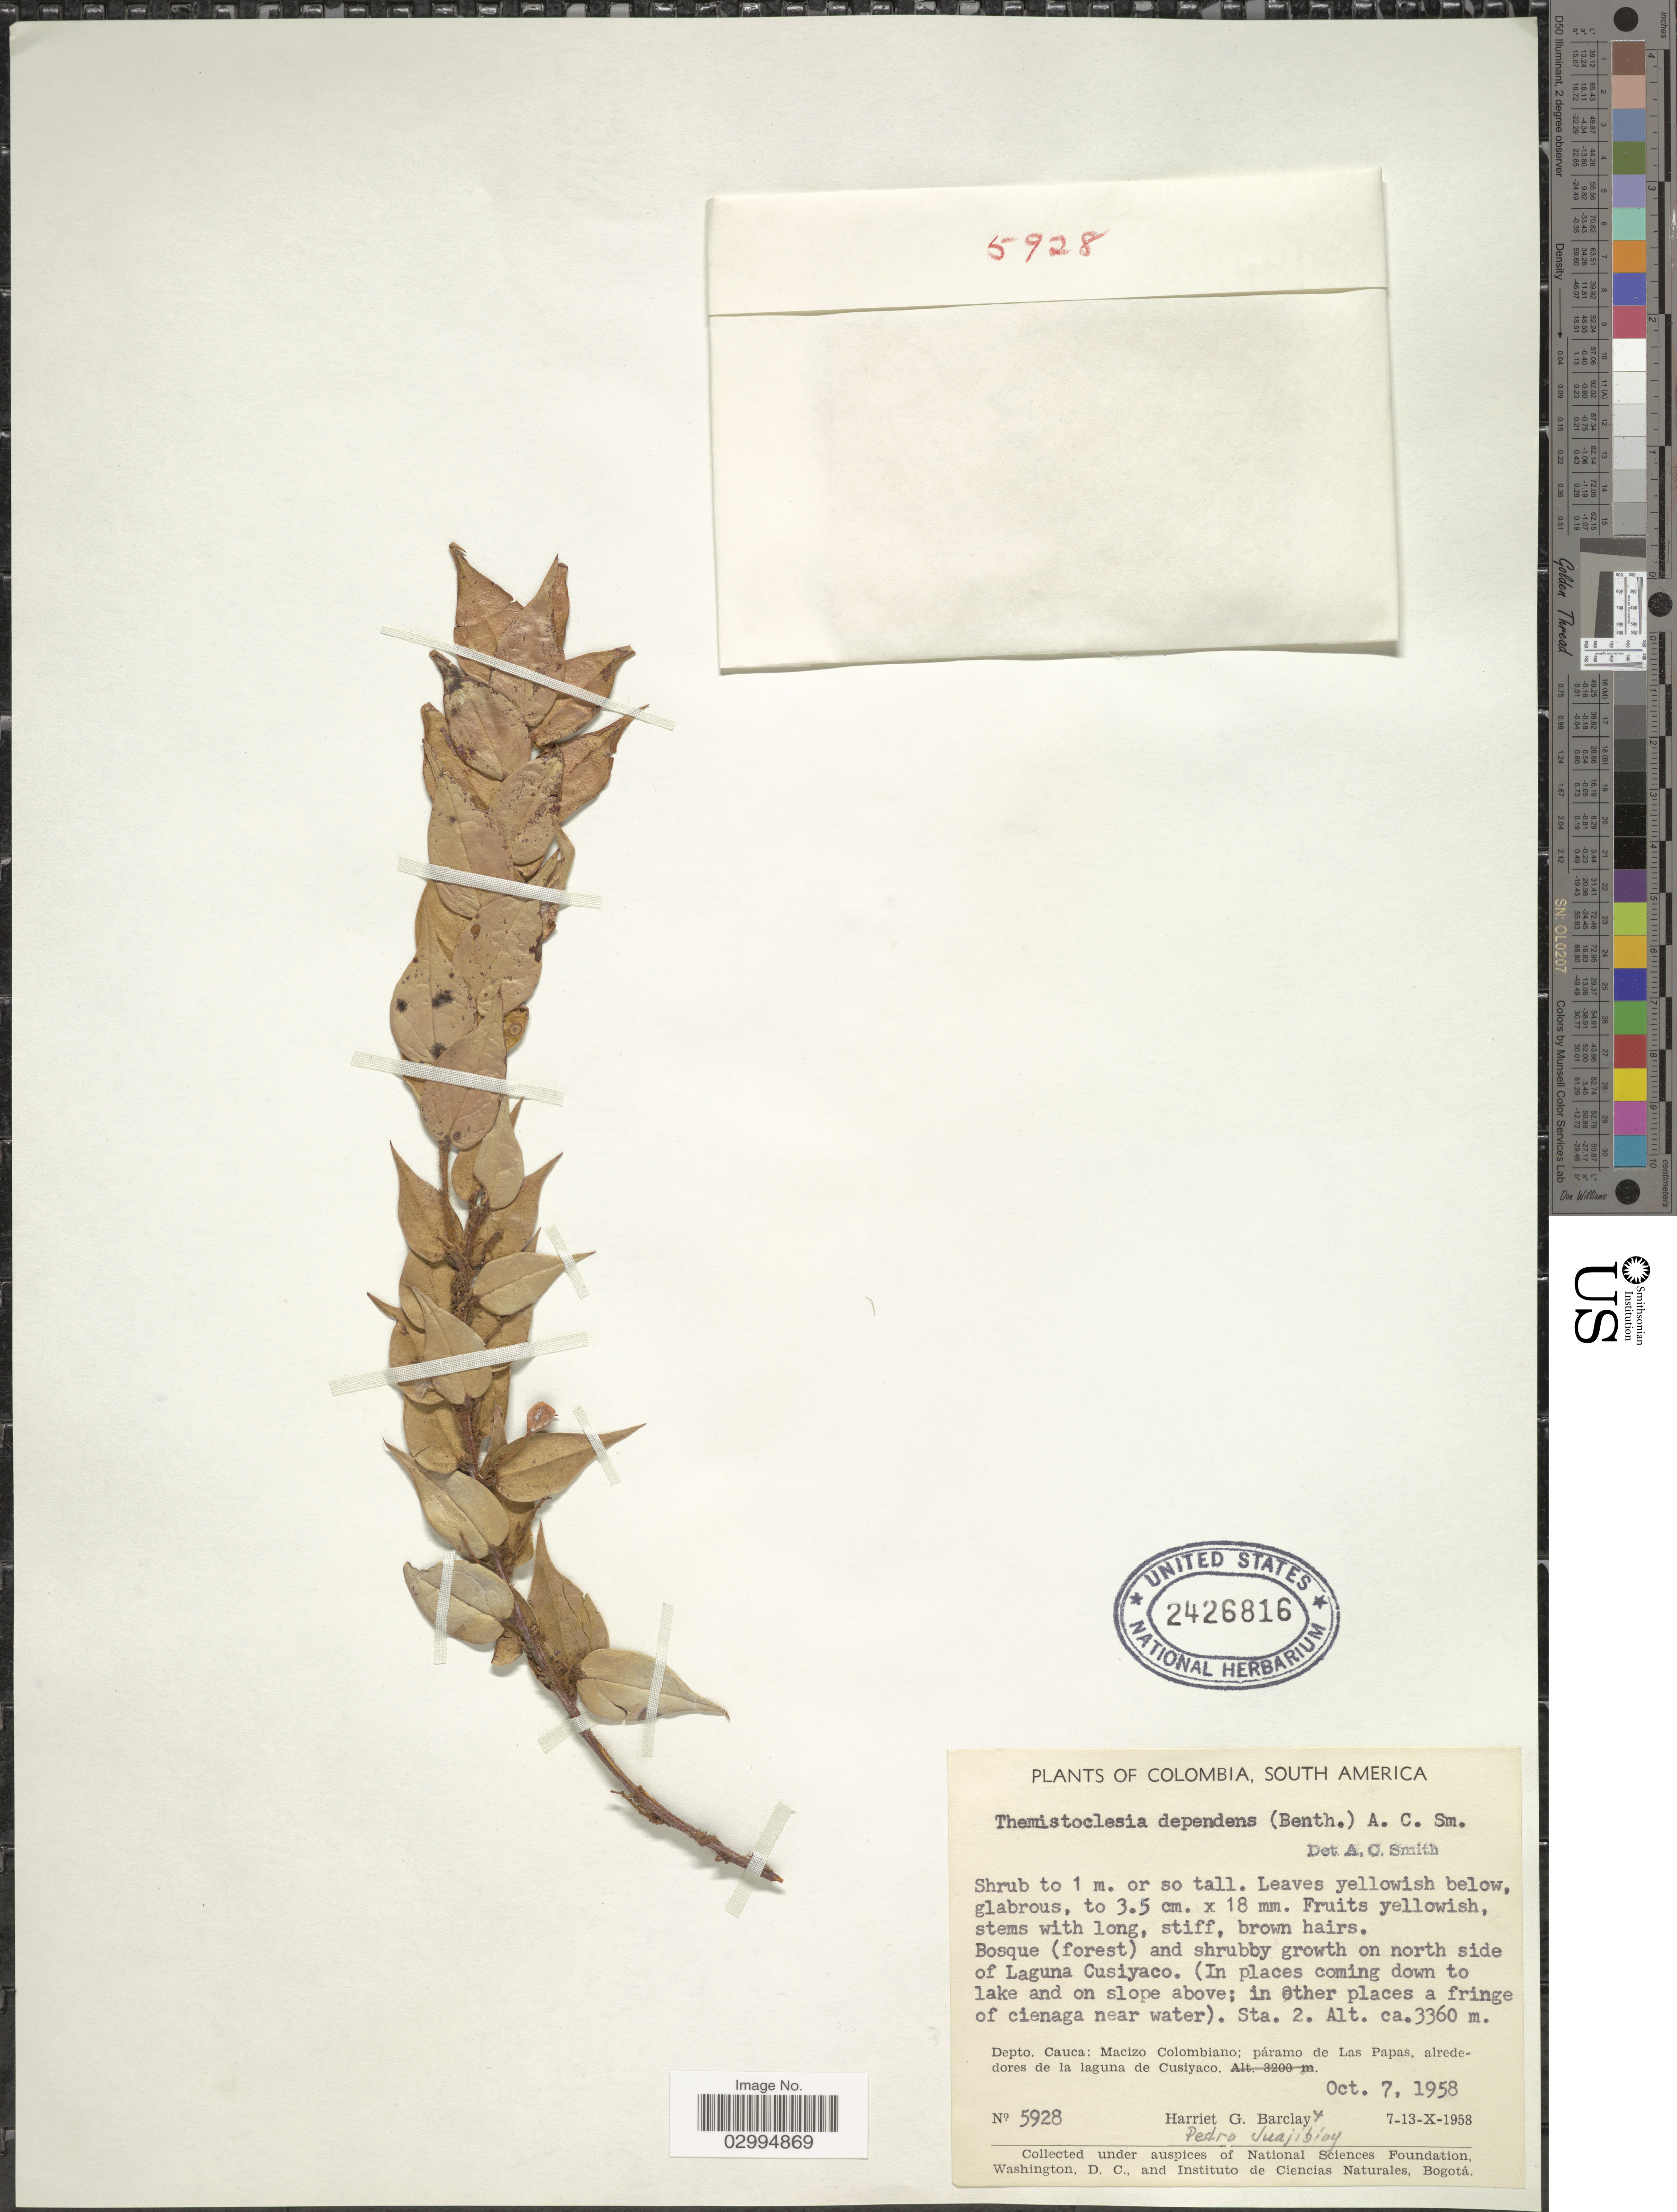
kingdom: Plantae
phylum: Tracheophyta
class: Magnoliopsida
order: Ericales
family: Ericaceae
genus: Themistoclesia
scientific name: Themistoclesia dependens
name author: (Benth.) A.C. Sm.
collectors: H. G. Barclay & P. Juajibioy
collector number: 5928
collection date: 1958-10-07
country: Colombia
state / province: Cauca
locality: Bosque (forest) and shrubby growth on north side of Laguna Cusiyaco. Sta. 2. Depto. Cauca: Macizo Colombiano; páramo de Las Papas, alrededores de la laguna de Cusiyaco.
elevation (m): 3360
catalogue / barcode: US 2426816